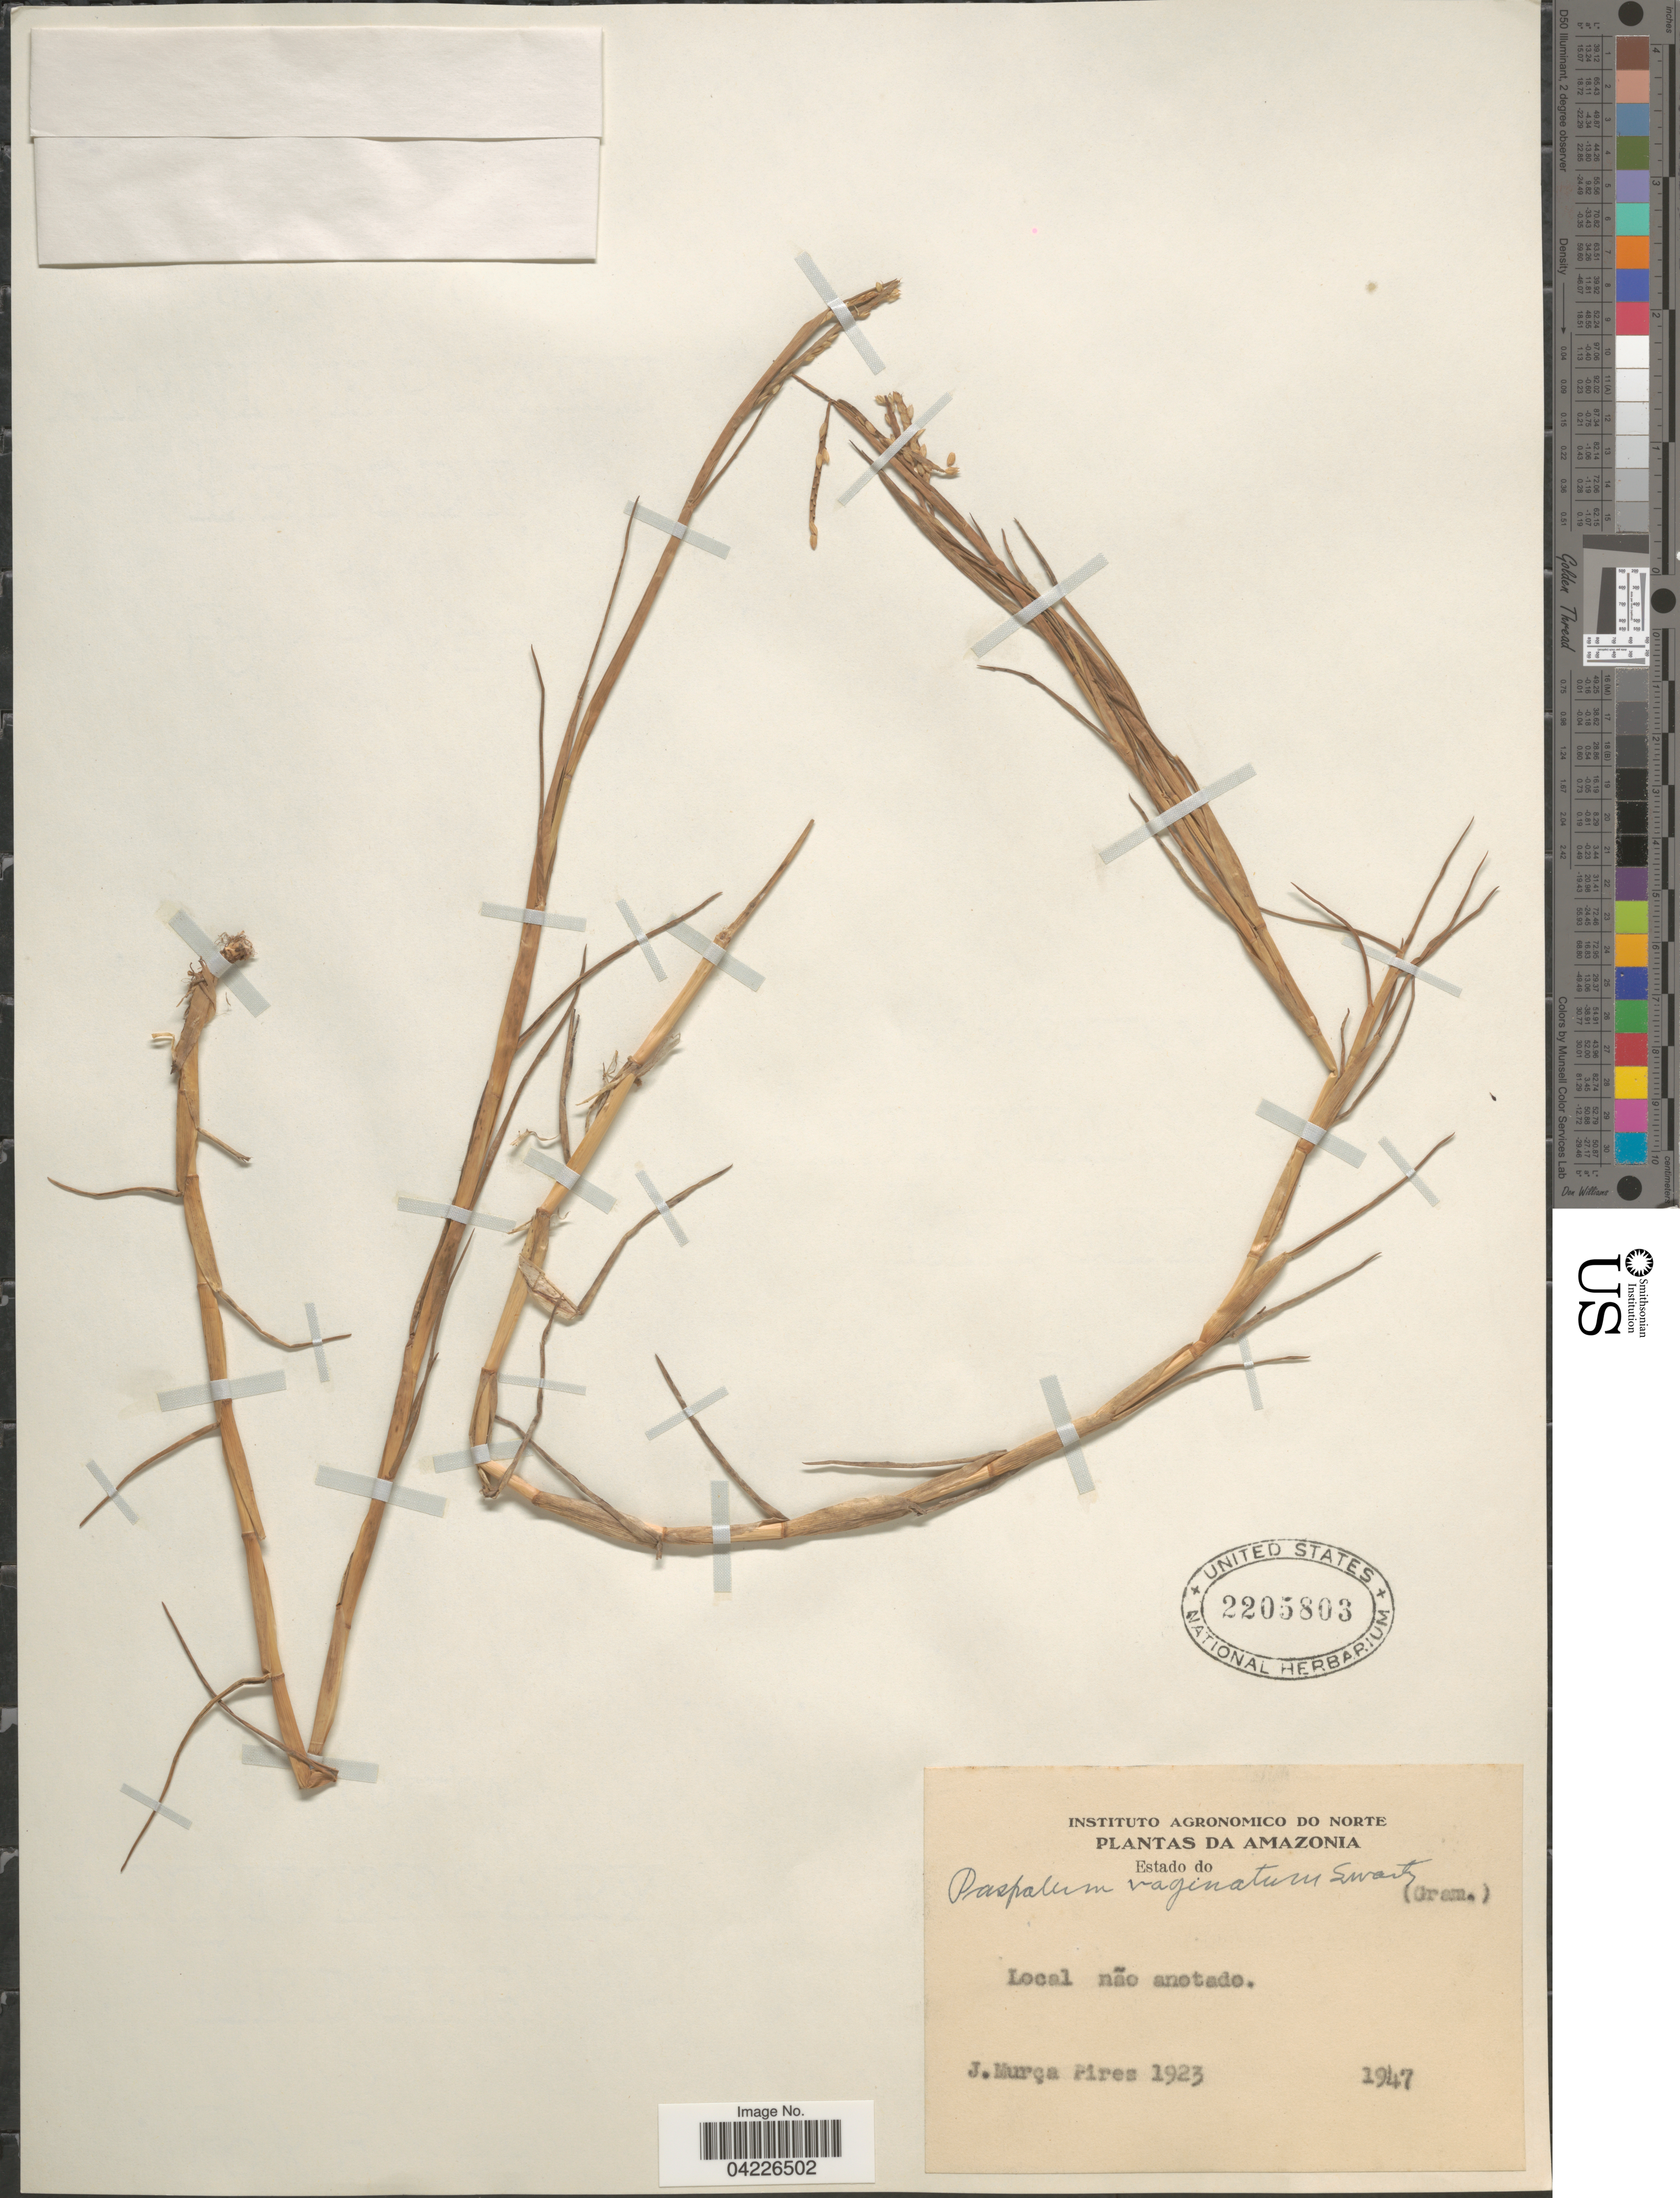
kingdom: Plantae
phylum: Tracheophyta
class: Liliopsida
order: Poales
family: Poaceae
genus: Paspalum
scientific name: Paspalum vaginatum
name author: Sw.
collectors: J. M. Pires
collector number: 1923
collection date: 1947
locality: Amazonia.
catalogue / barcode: US 2205803